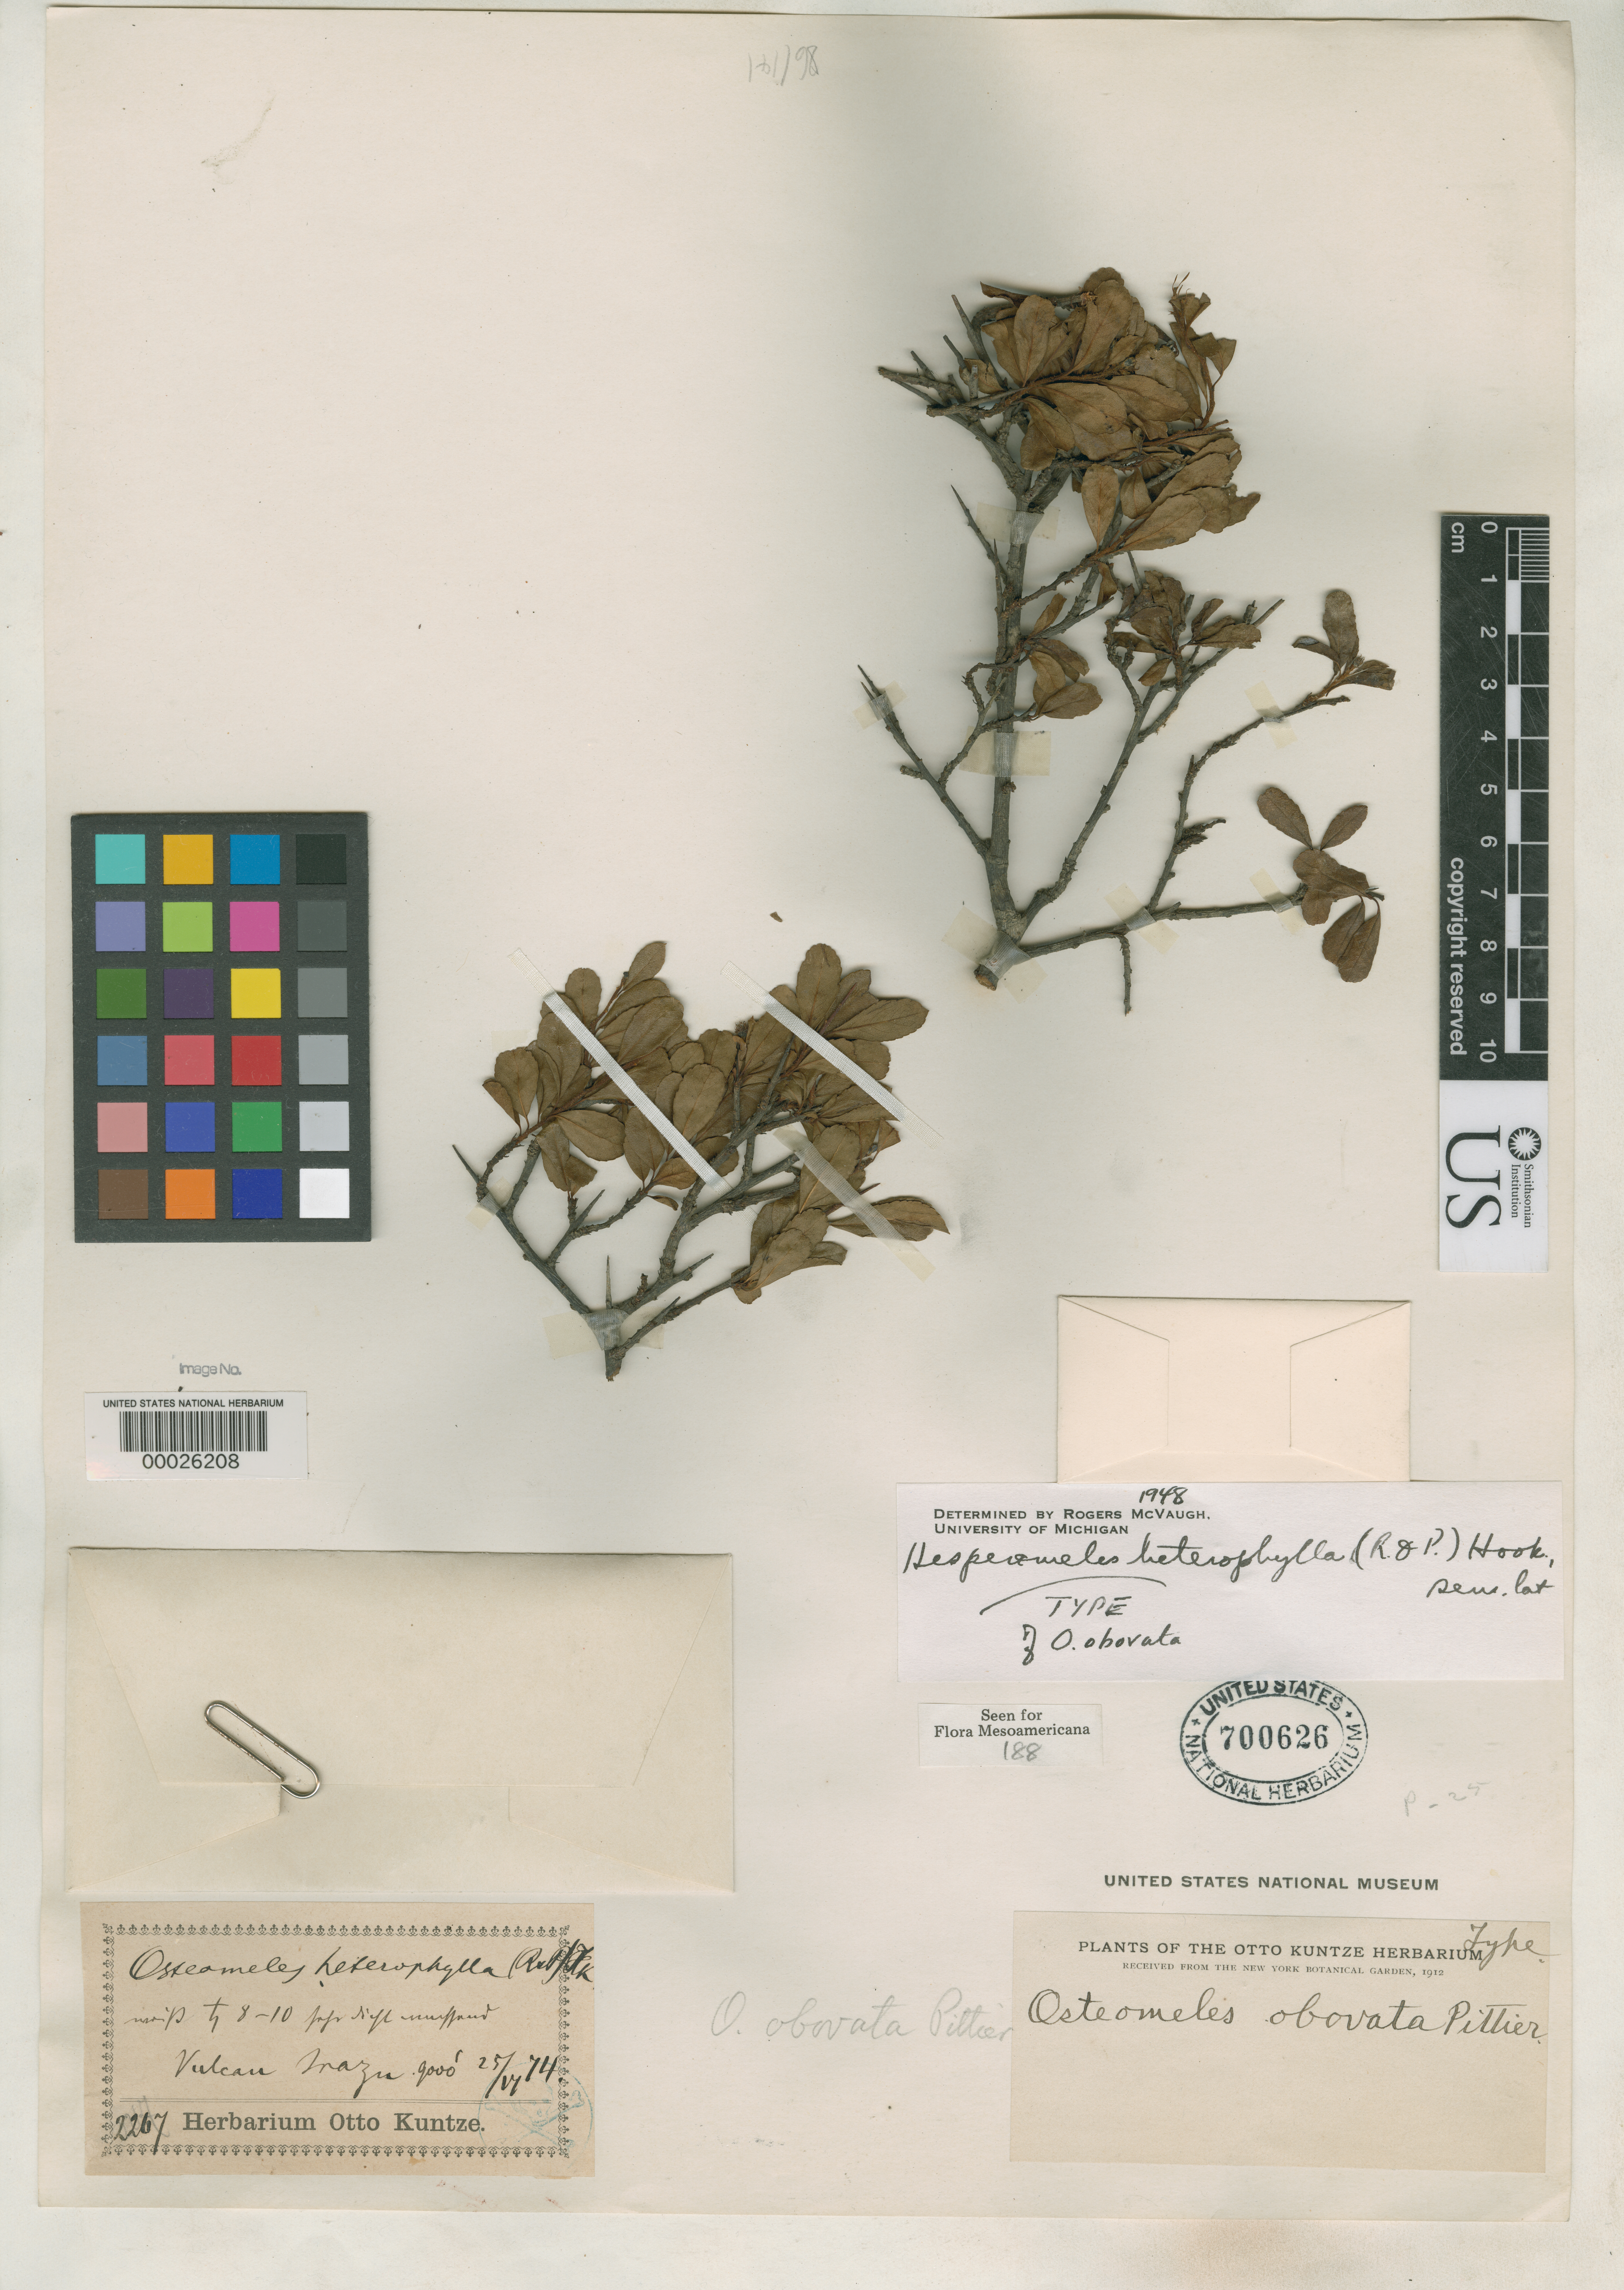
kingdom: Plantae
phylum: Tracheophyta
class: Magnoliopsida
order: Rosales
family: Rosaceae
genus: Osteomeles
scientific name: Osteomeles obovata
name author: Pittier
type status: Holotype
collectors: C.E.O. Kuntze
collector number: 2267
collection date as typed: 25 Jun 1874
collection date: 1874-06-25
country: Costa Rica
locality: Irazu Volcano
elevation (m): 2743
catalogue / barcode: US 700626